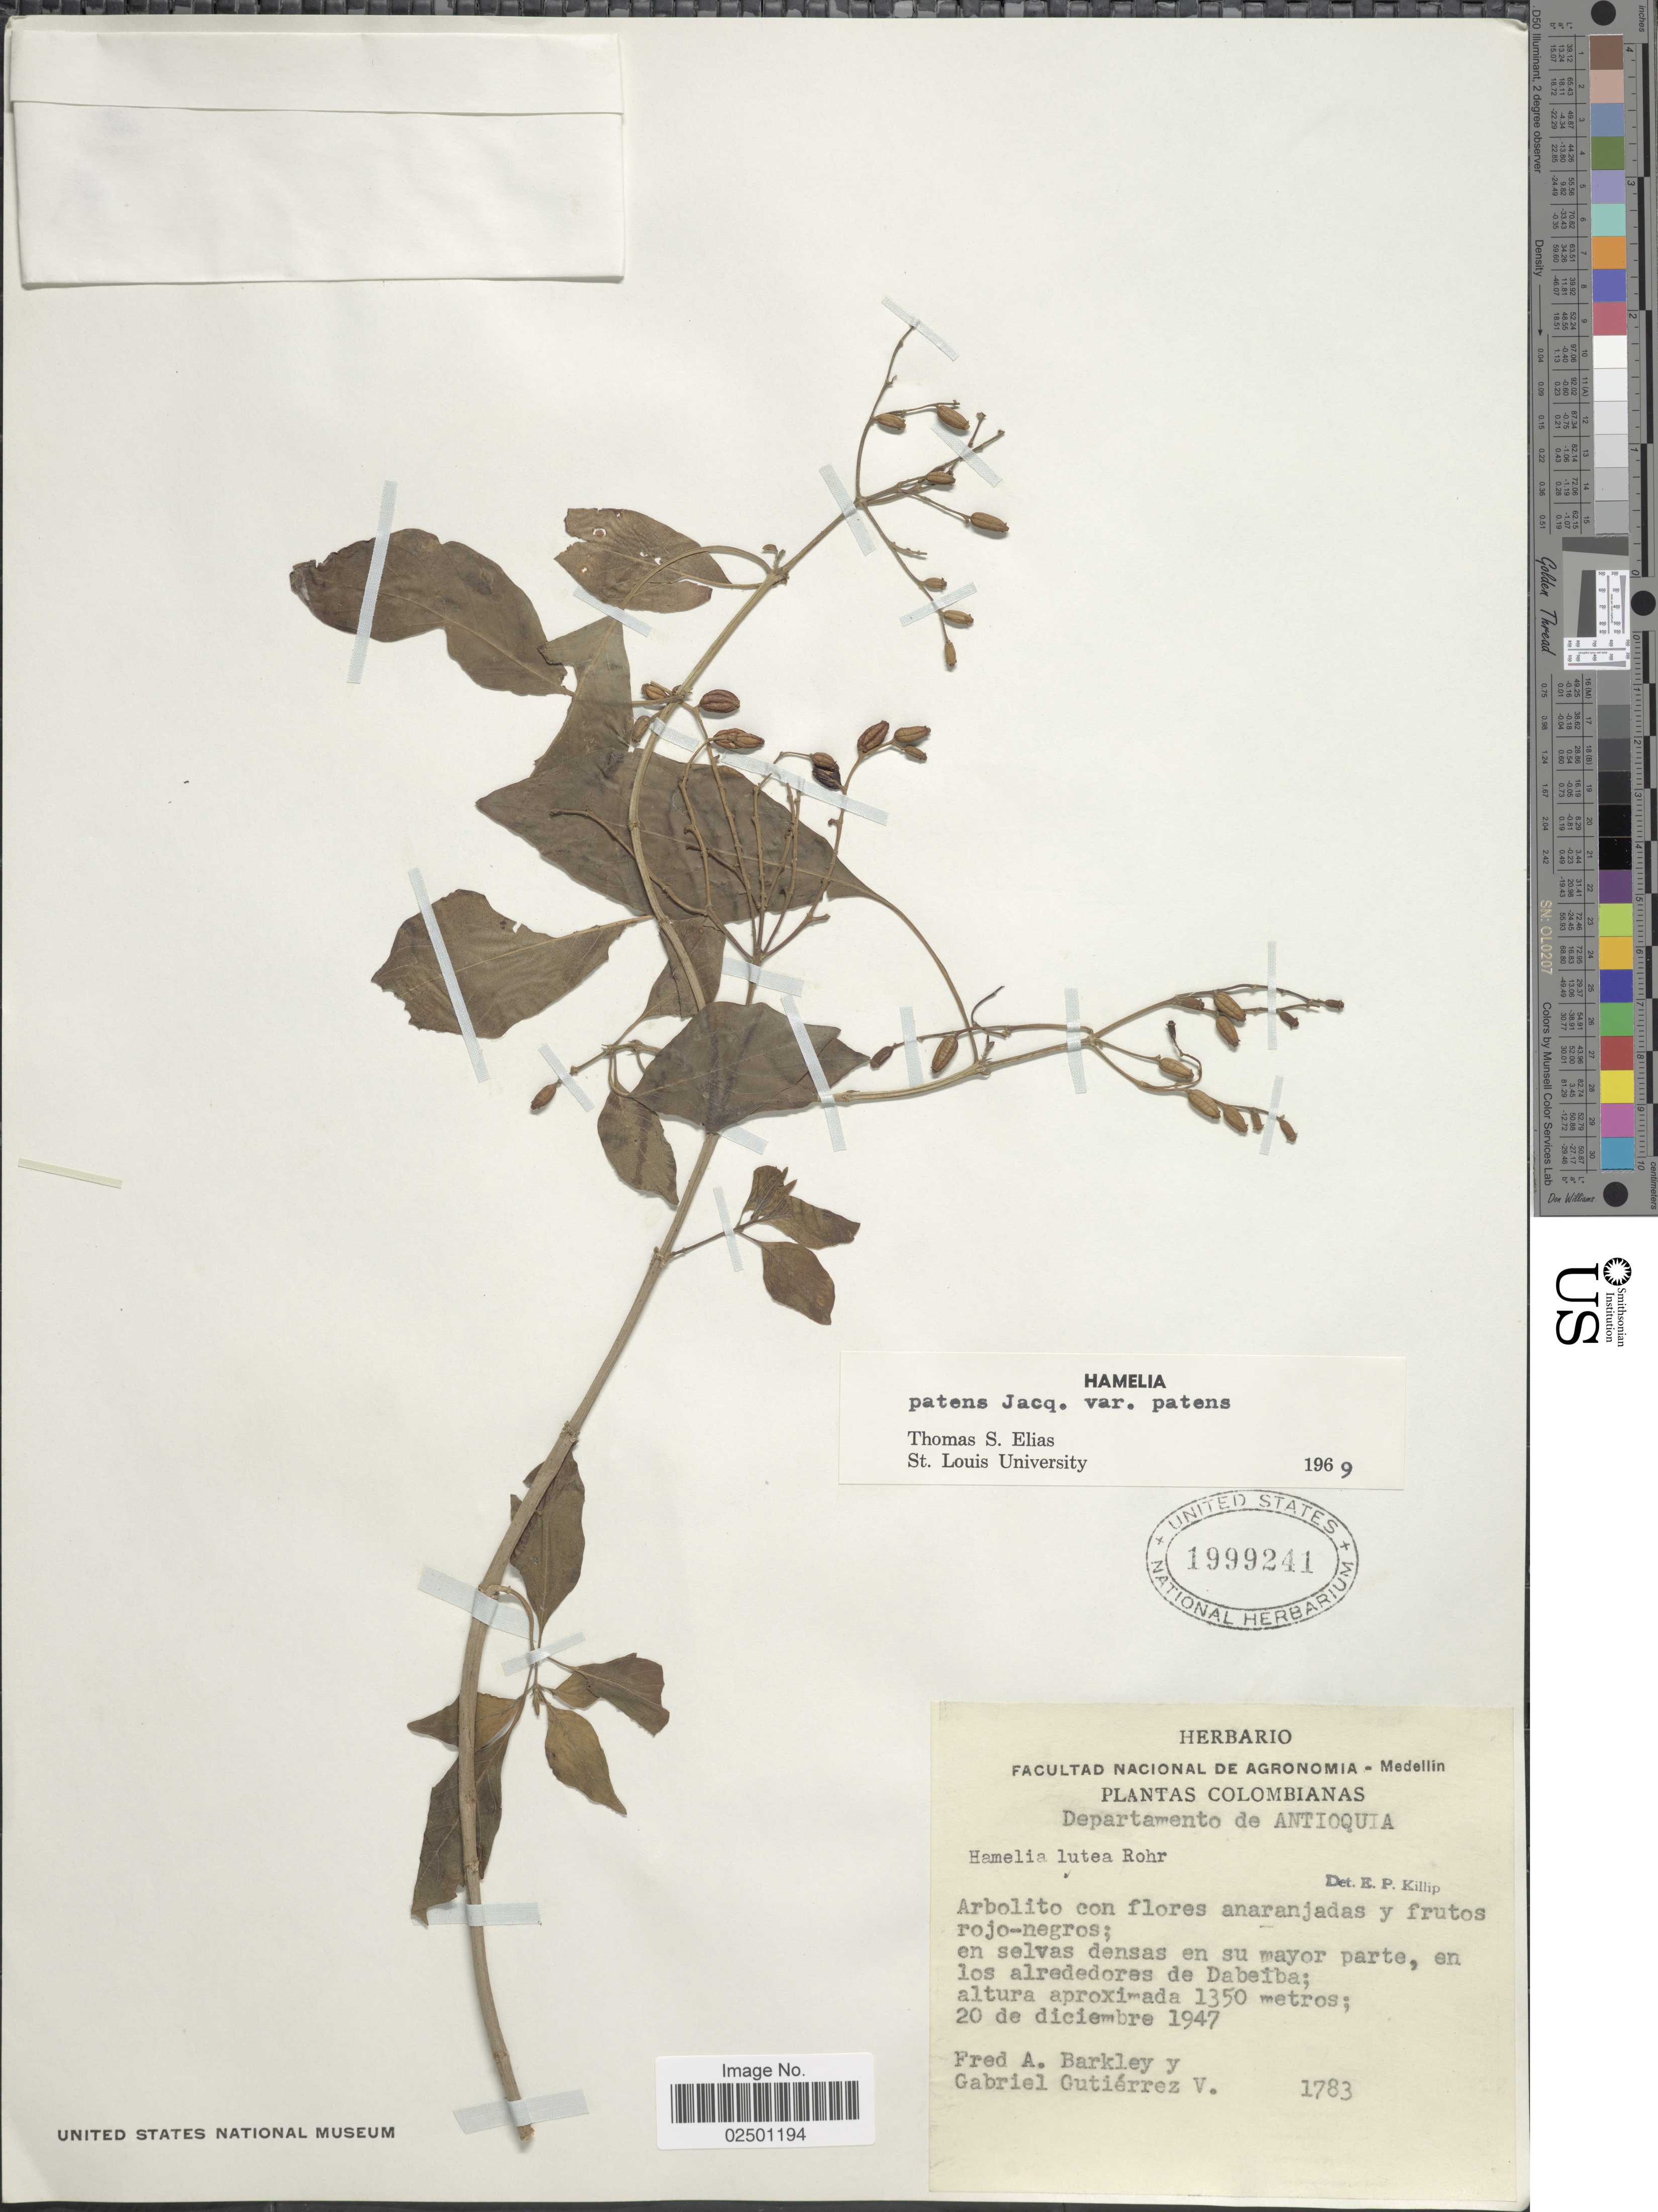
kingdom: Plantae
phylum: Tracheophyta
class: Magnoliopsida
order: Gentianales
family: Rubiaceae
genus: Hamelia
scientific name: Hamelia patens var. patens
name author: Jacq.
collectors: F. A. Barkley & G. Gutiérrez V.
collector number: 1783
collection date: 1947-12-20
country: Colombia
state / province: Antioquia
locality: Departamento de Antioquia. En selvas densas en su mayor parte, en los arededores de Dabeiba.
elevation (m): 1350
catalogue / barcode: US 1999241